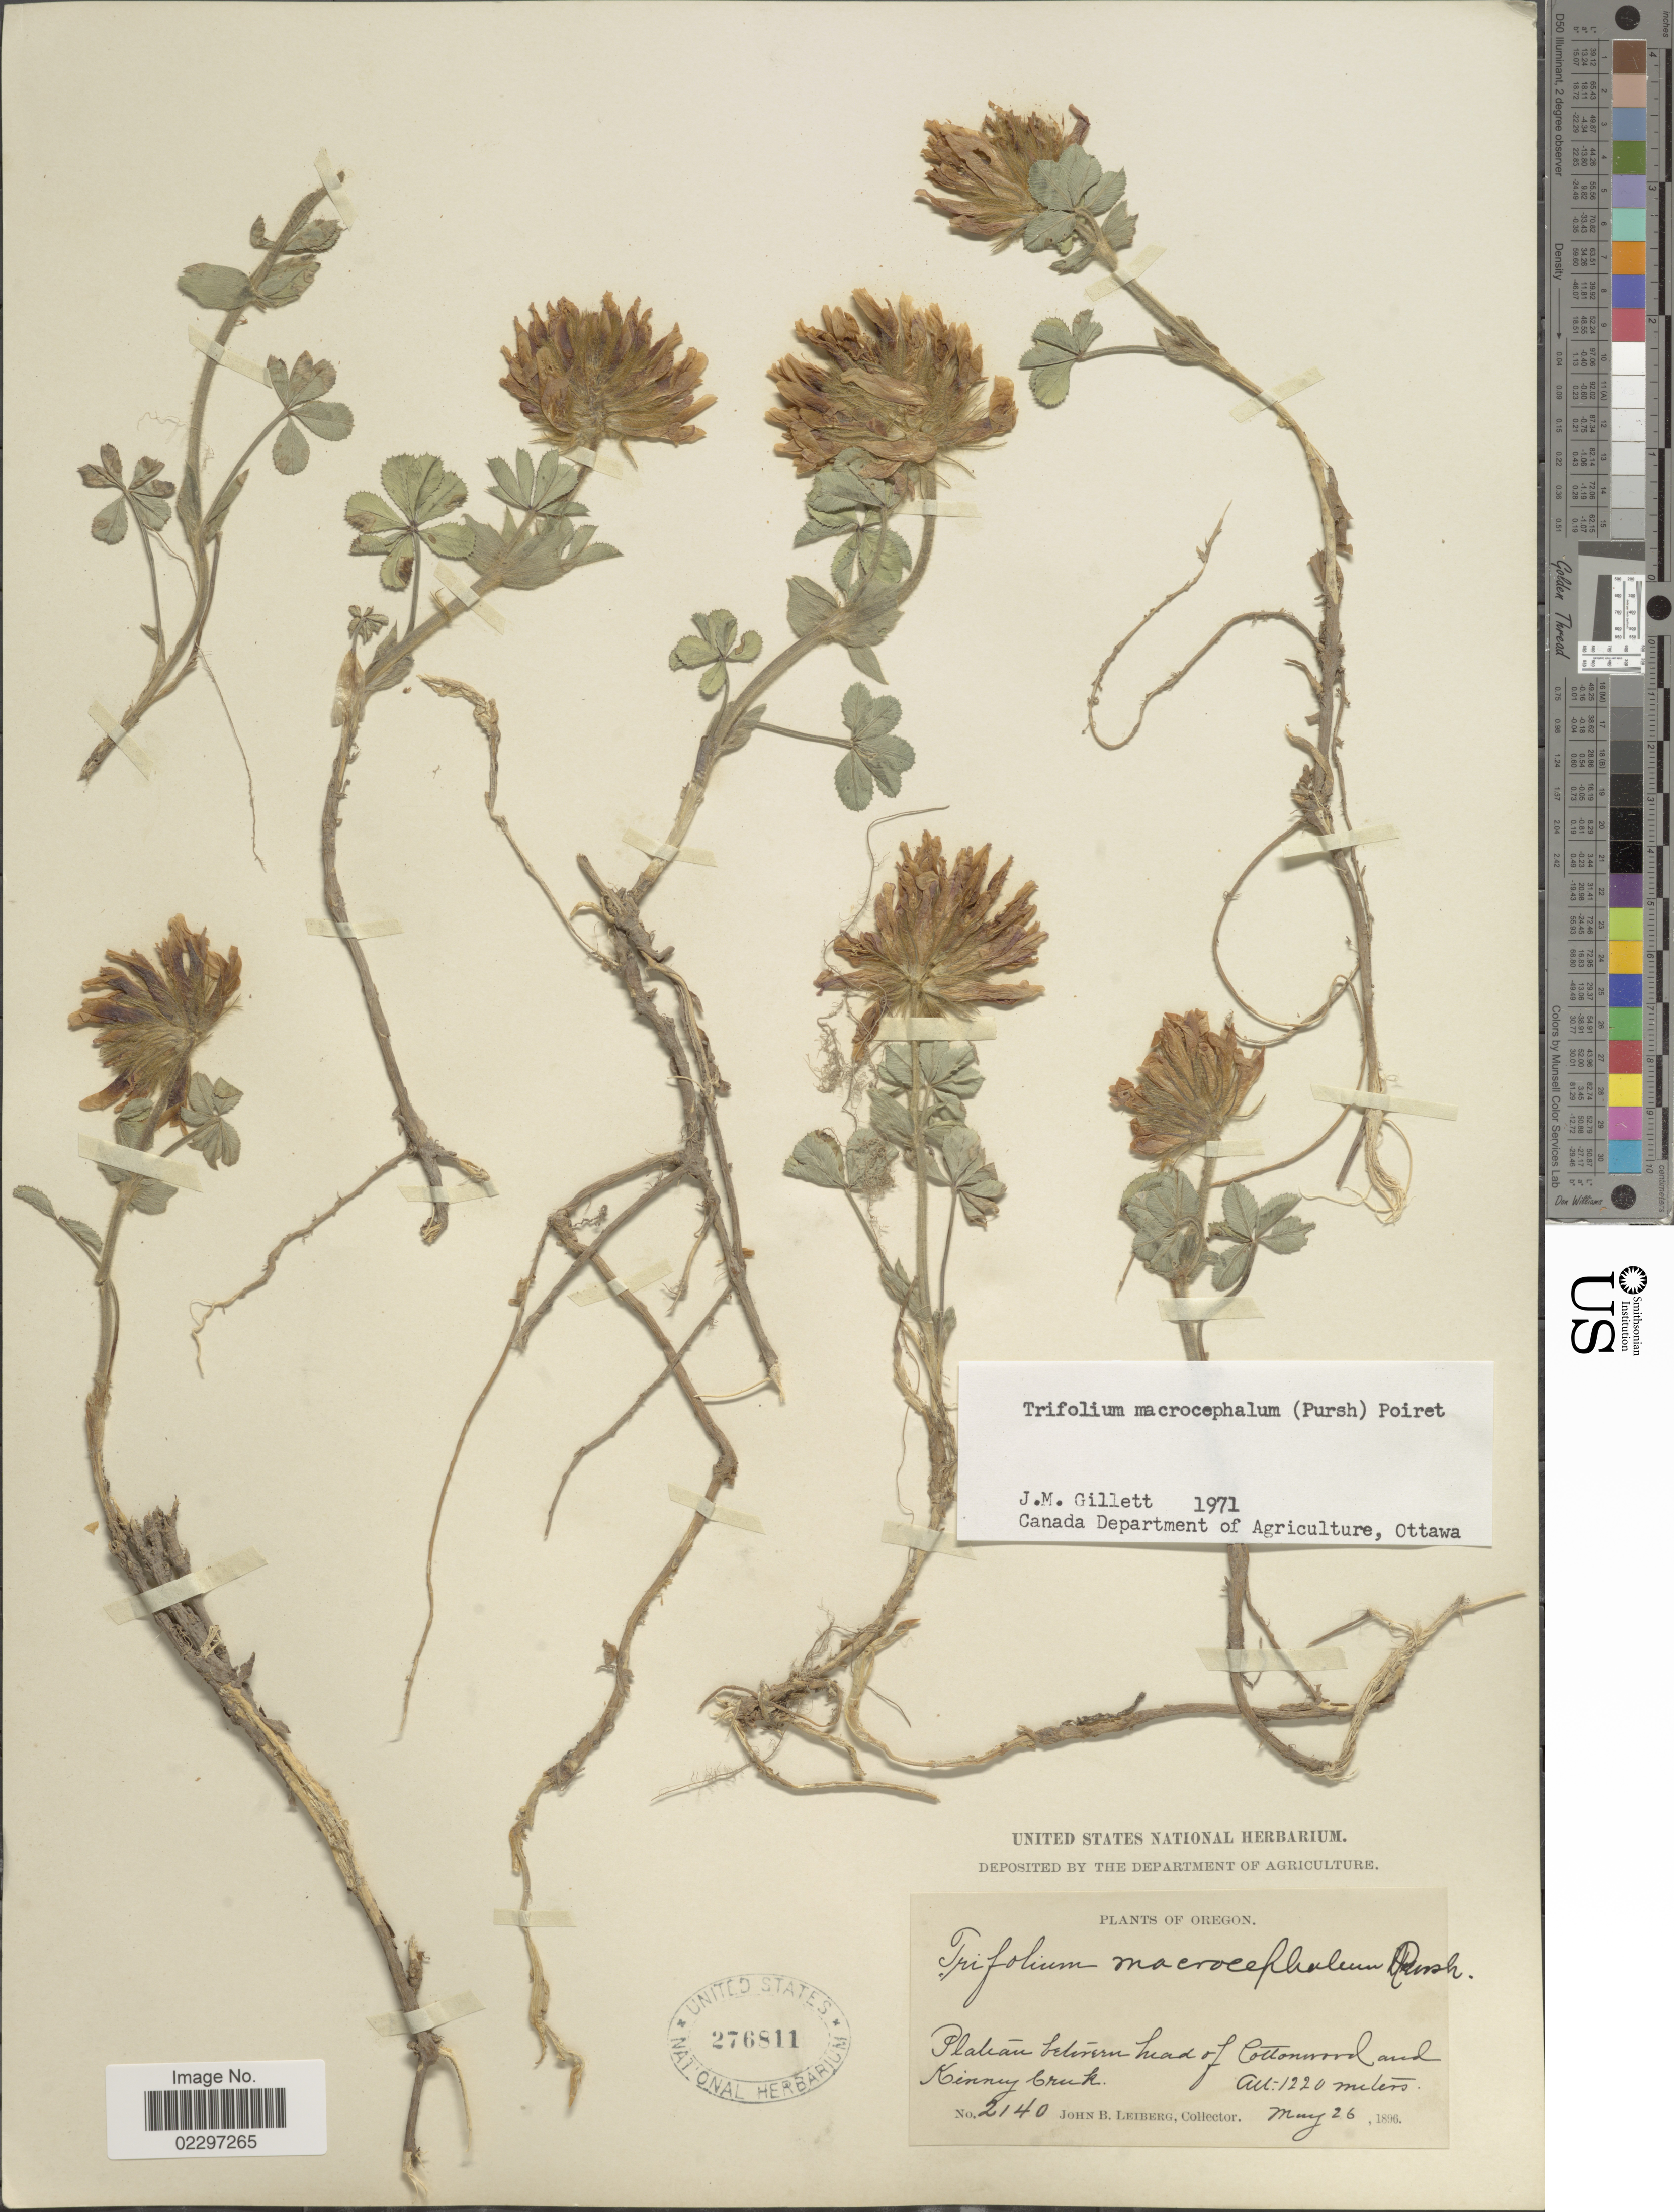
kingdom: Plantae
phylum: Tracheophyta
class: Magnoliopsida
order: Fabales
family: Fabaceae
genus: Trifolium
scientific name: Trifolium macrocephalum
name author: (Pursh) Poir.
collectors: J. B. Leiberg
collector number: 2140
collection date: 1896-05-26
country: United States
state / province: Oregon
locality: Plateau between head of Cottonwood and Kinney Creek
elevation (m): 1220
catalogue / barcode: US 276811